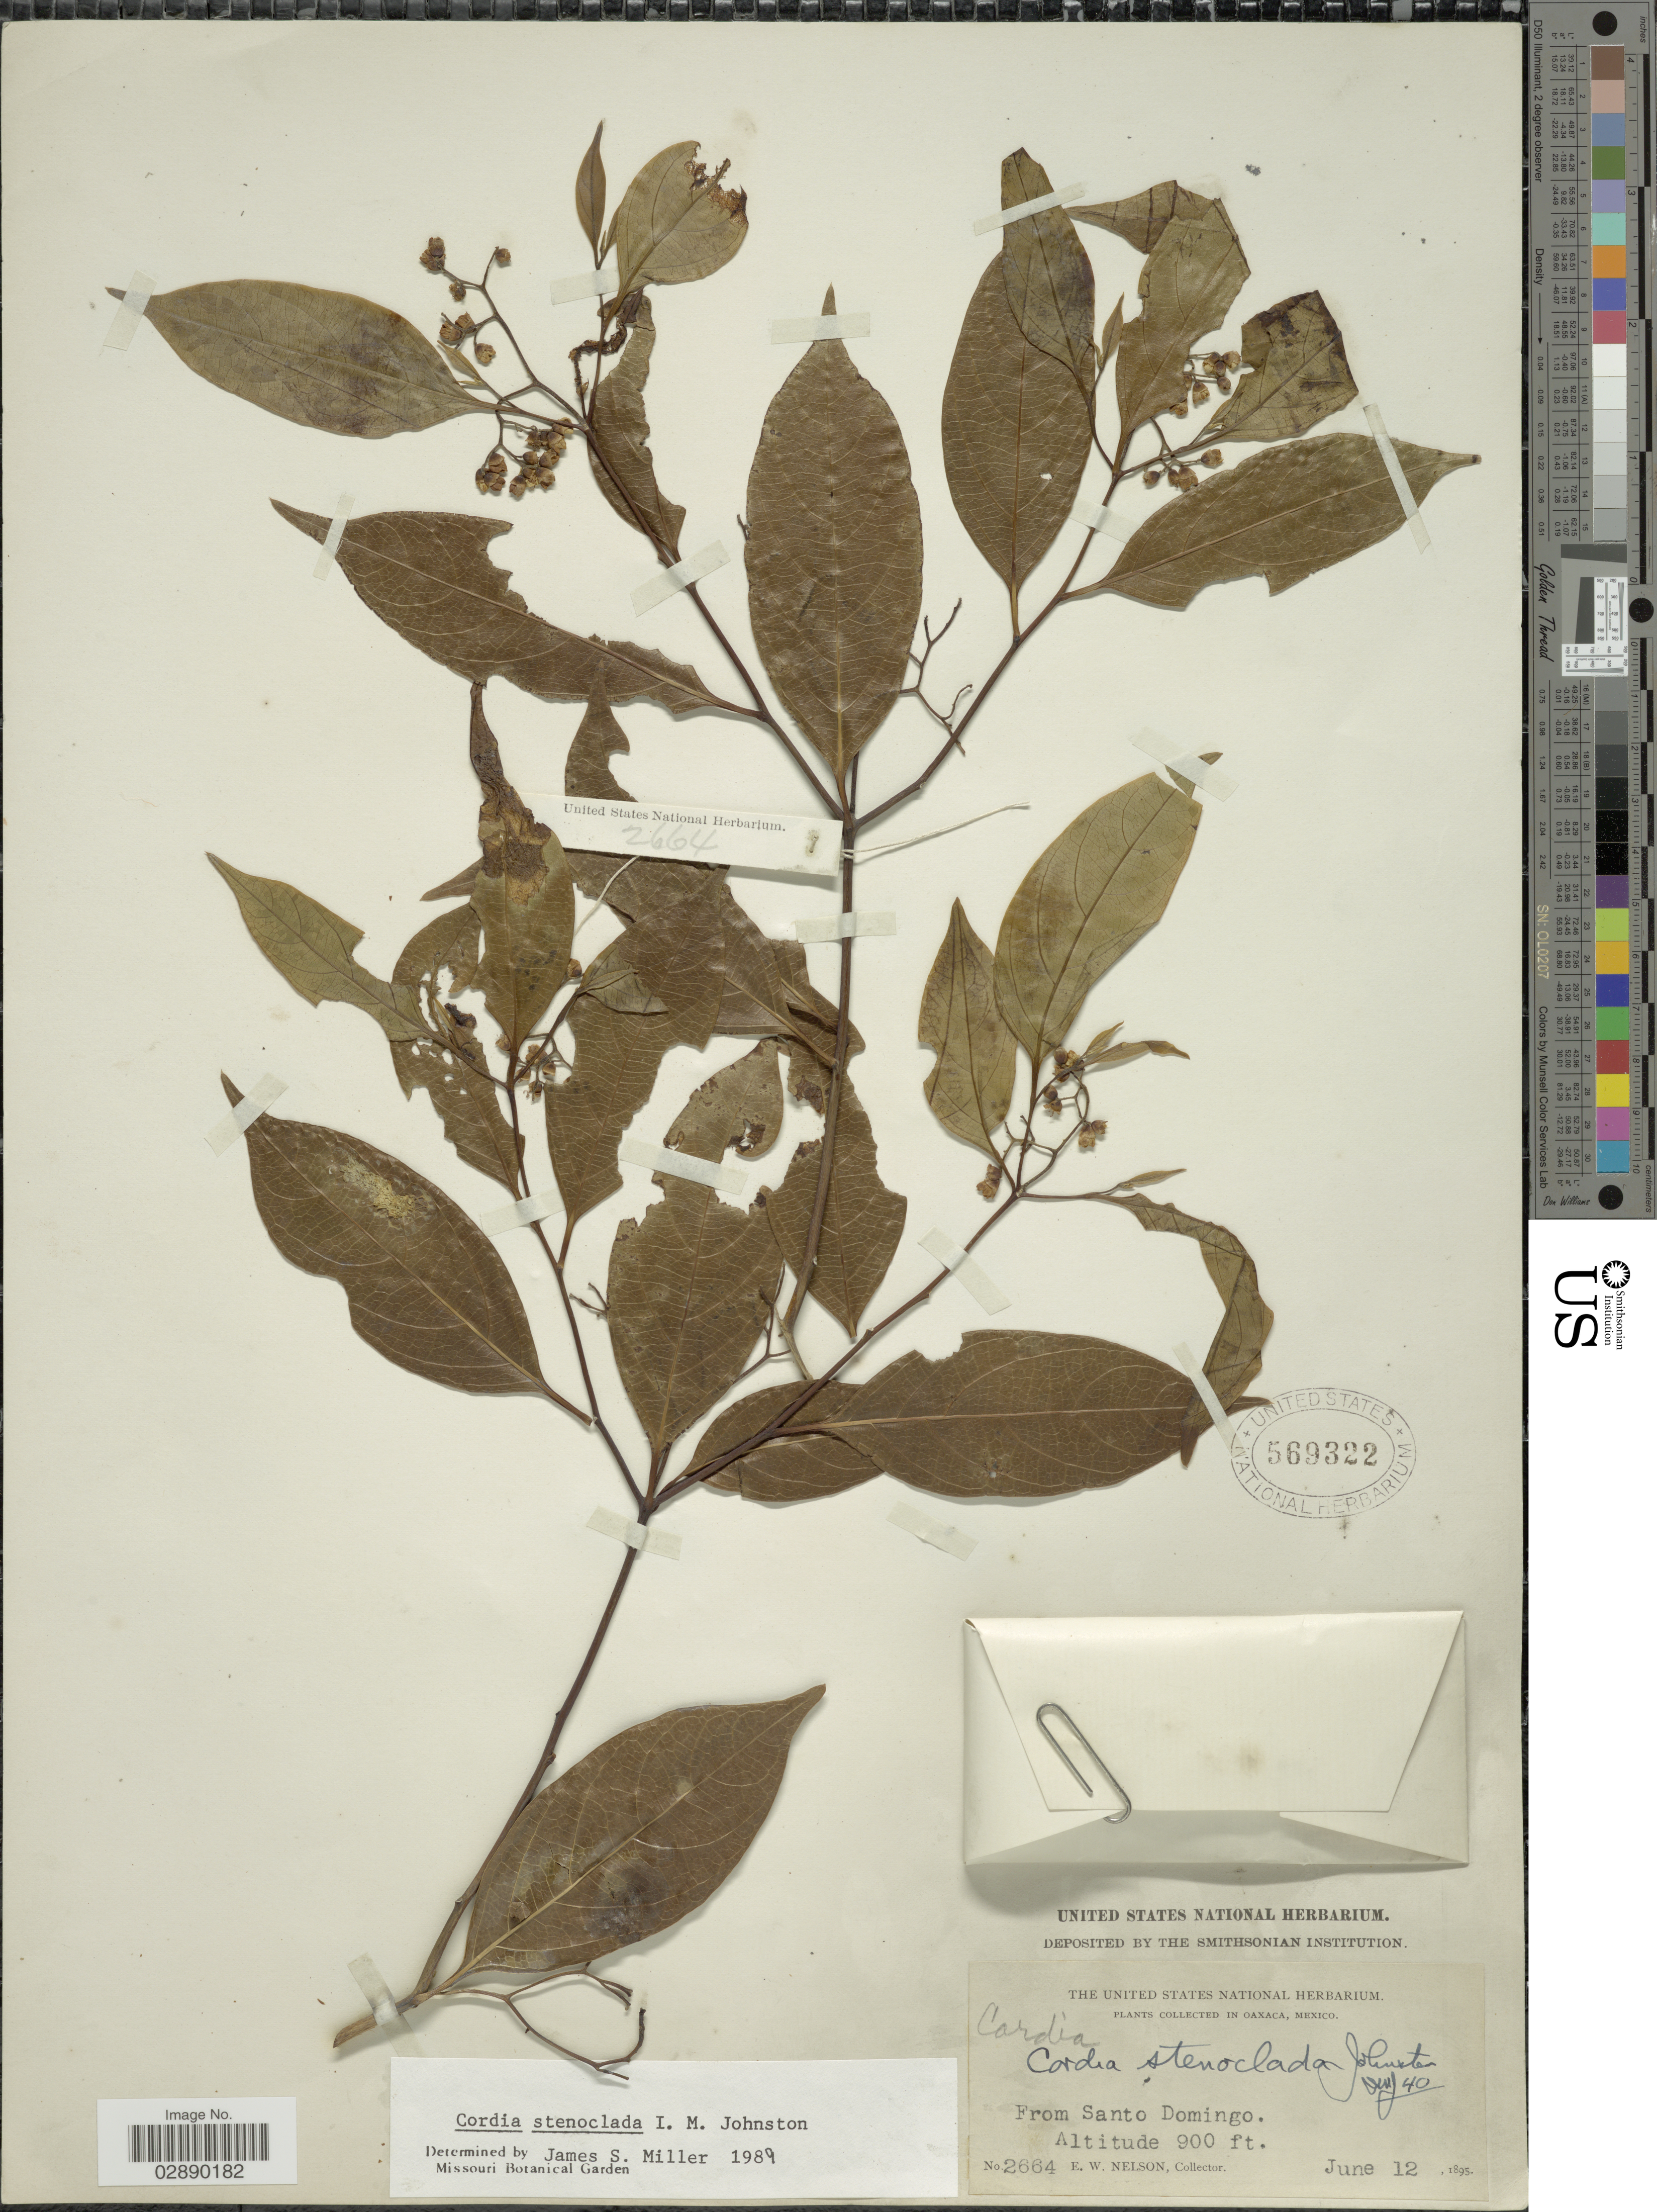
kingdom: Plantae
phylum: Tracheophyta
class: Magnoliopsida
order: Boraginales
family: Cordiaceae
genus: Cordia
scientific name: Cordia stenoclada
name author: I.M. Johnst.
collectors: E. W. Nelson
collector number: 2664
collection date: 1895-06-12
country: Mexico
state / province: Oaxaca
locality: From Santo Domingo.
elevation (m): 274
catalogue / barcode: US 569322